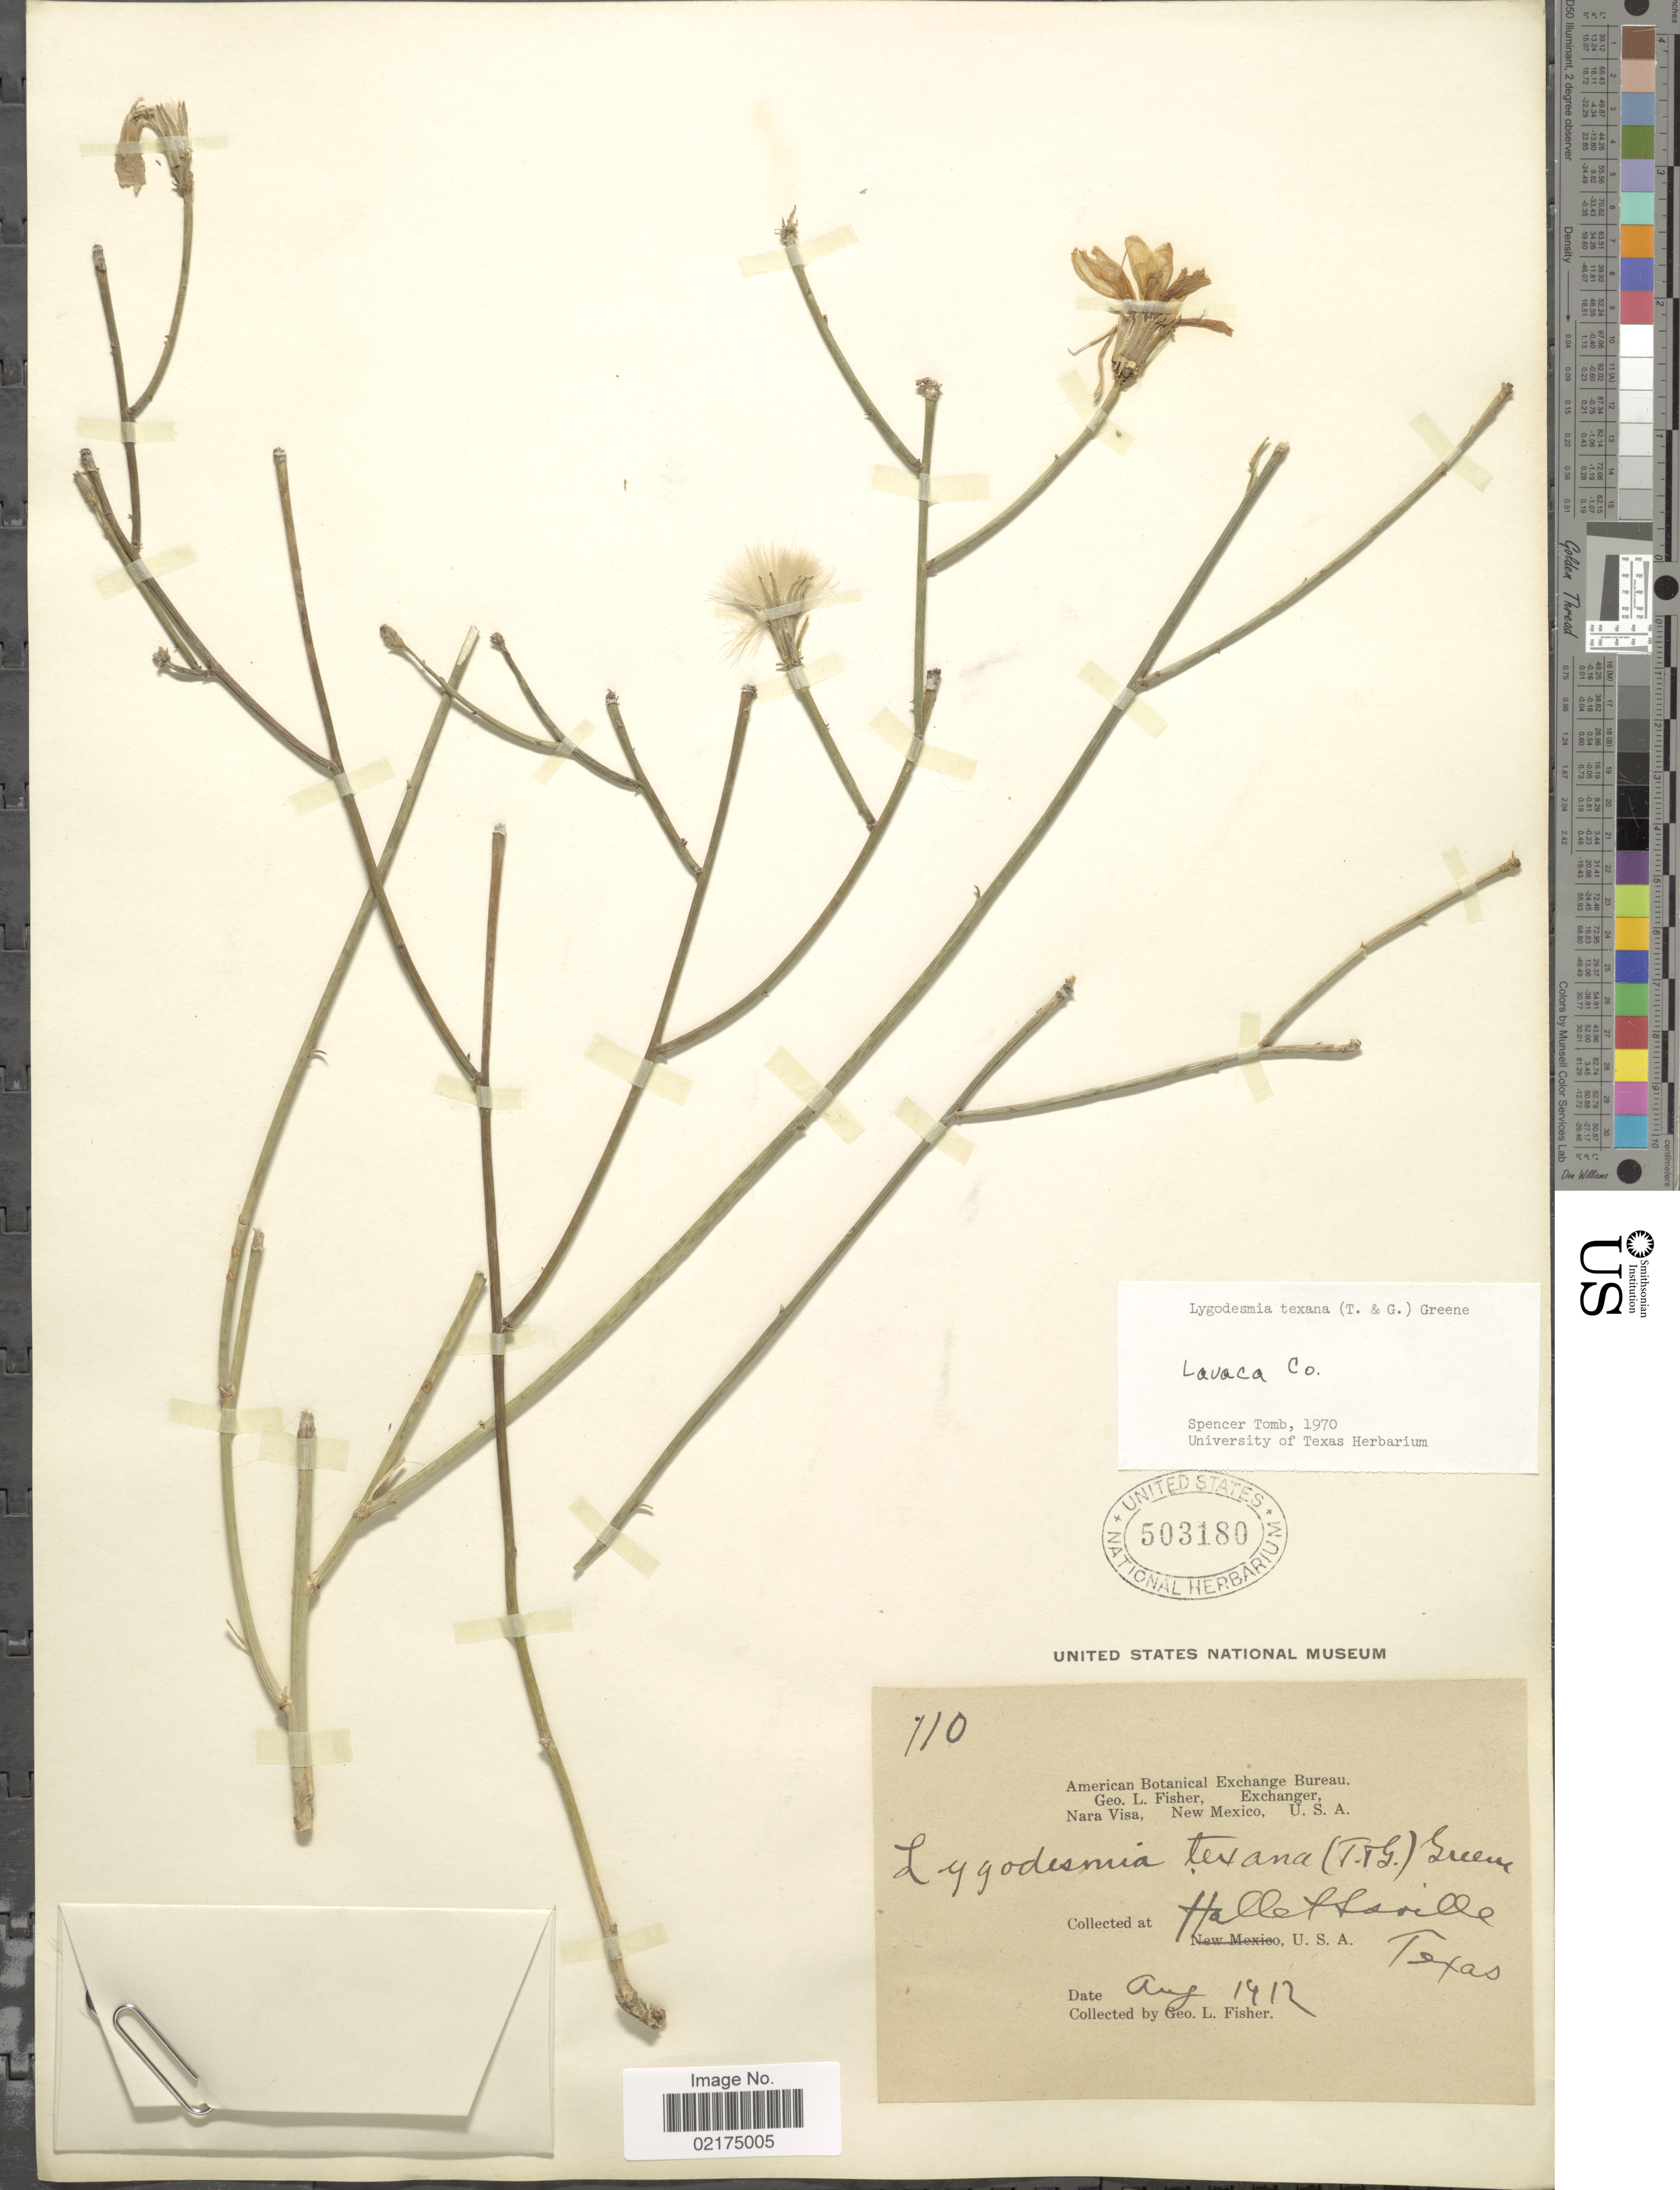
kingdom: Plantae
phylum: Tracheophyta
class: Magnoliopsida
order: Asterales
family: Asteraceae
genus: Lygodesmia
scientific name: Lygodesmia texana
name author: (Torr. & A. Gray) Greene ex Small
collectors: G. L. Fisher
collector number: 110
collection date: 1912-08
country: United States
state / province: Texas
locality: Hallettsville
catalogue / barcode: US 503180